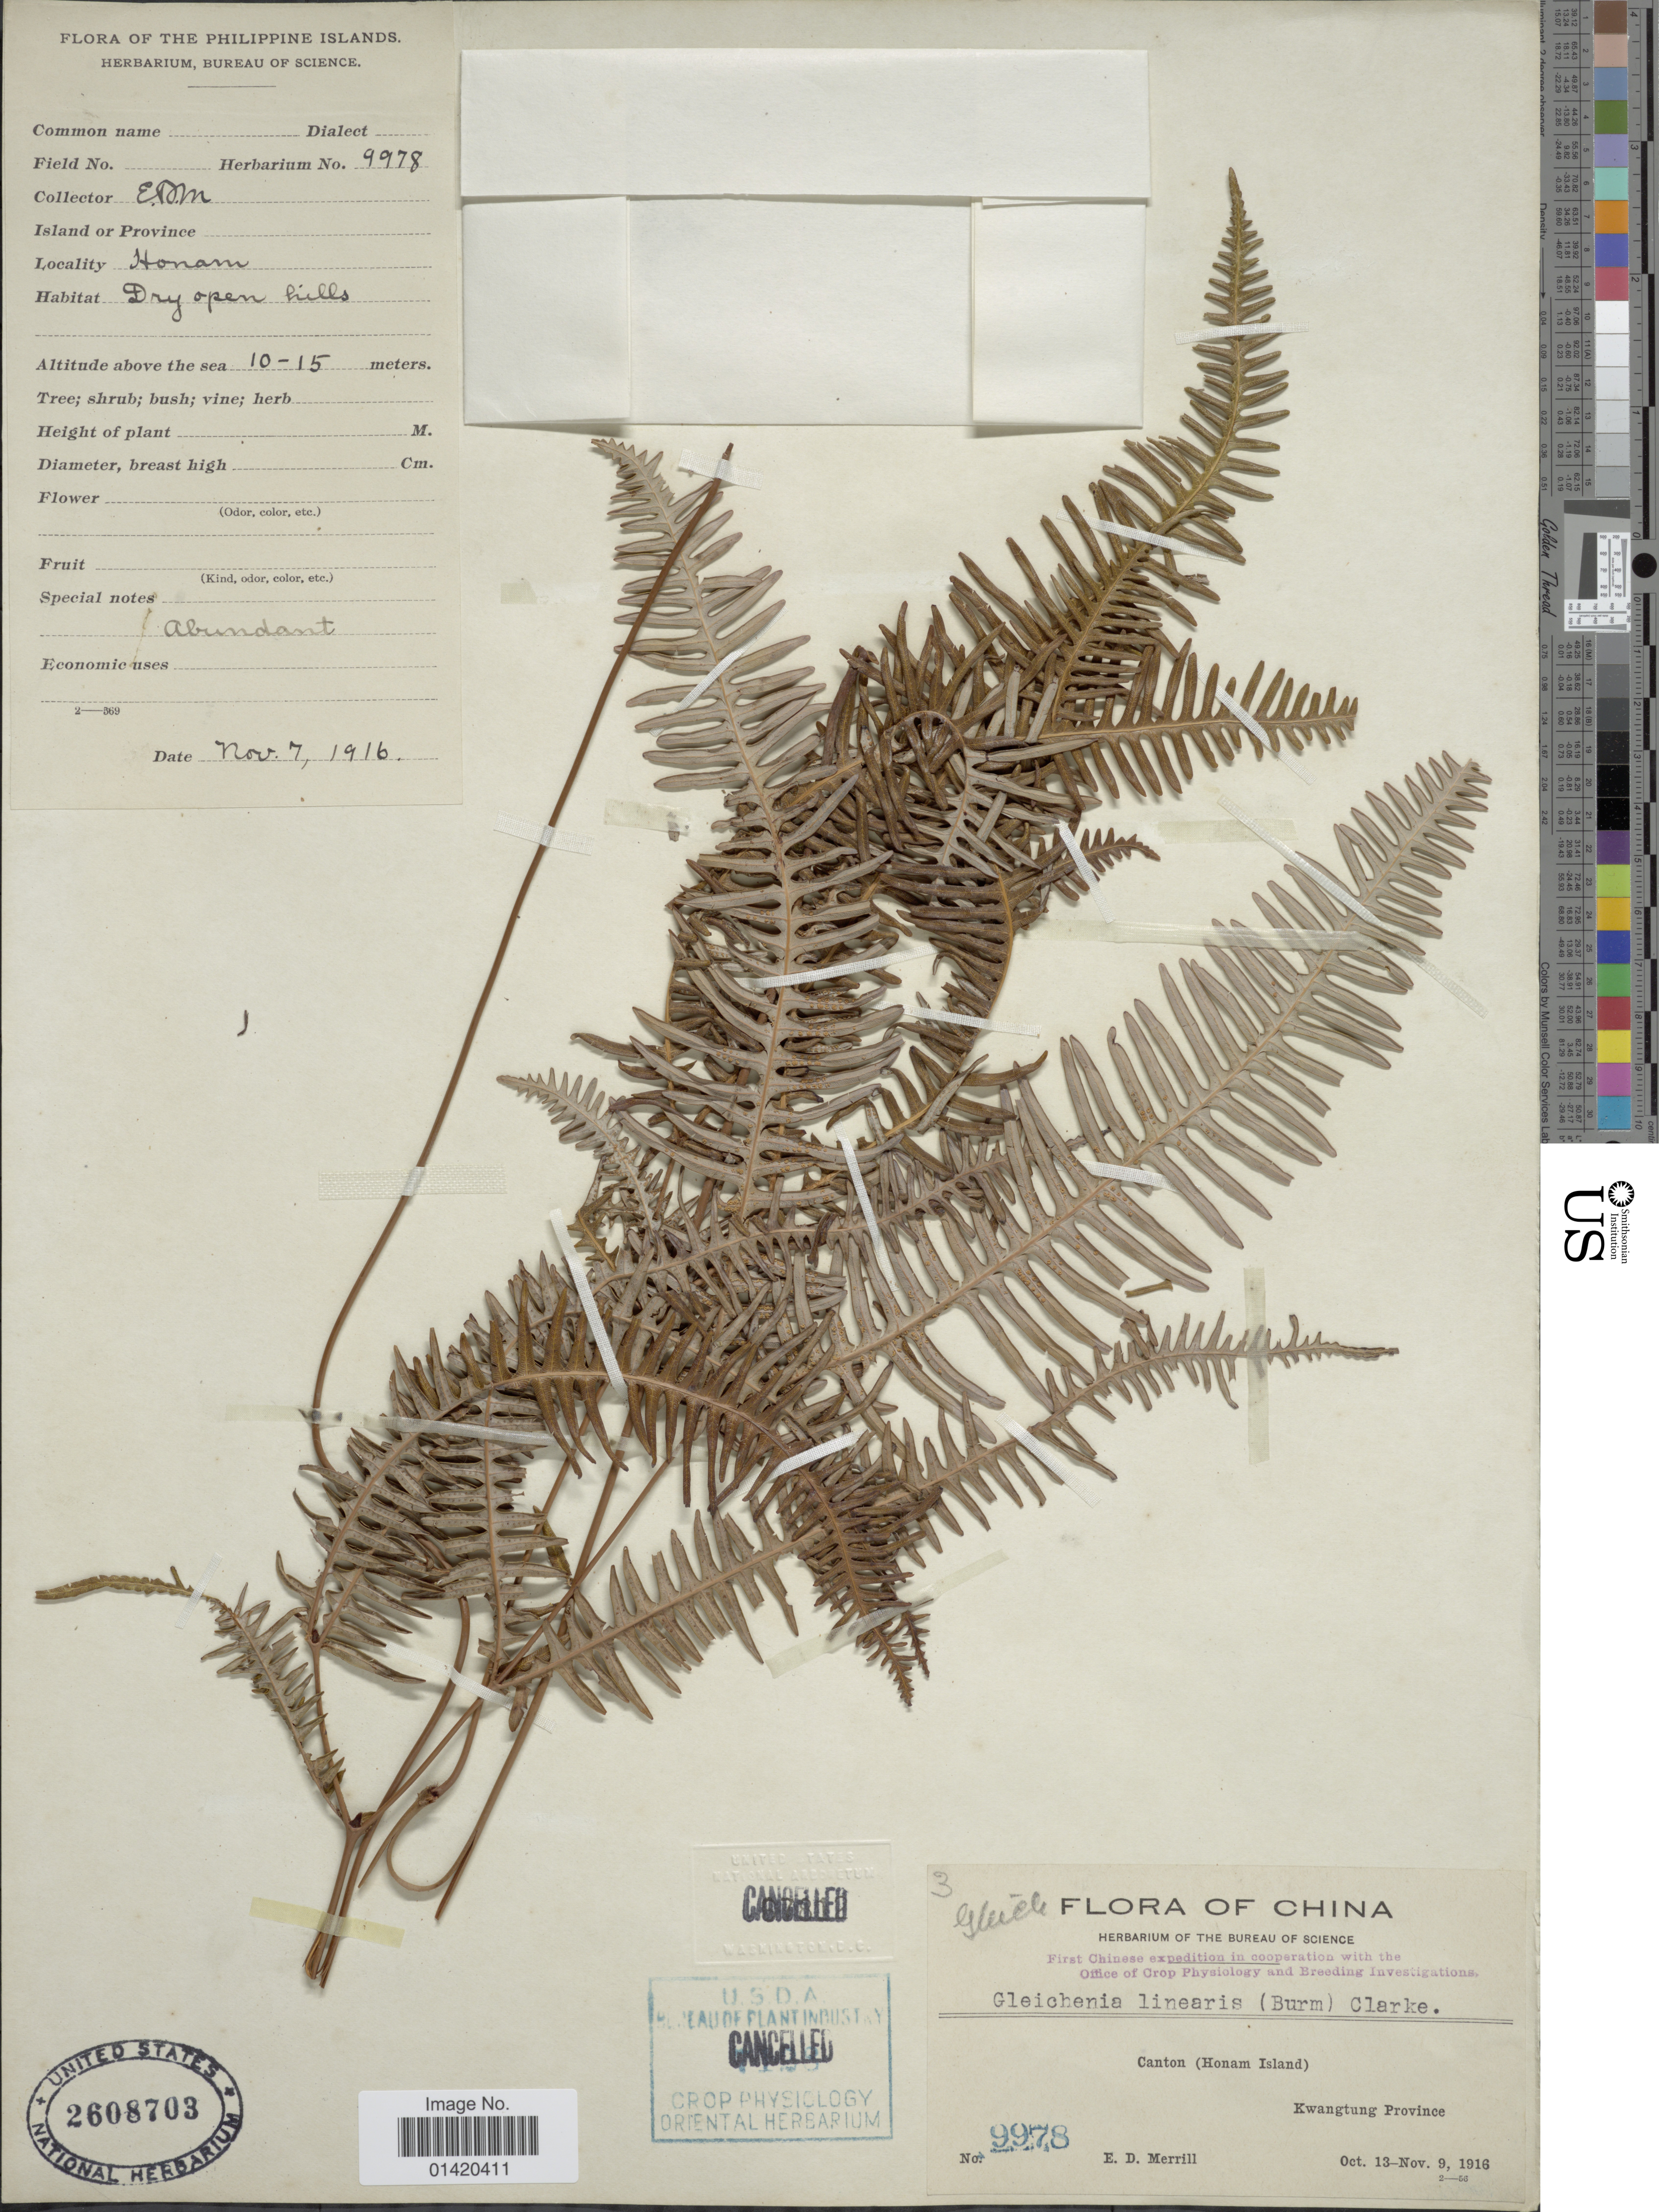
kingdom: Plantae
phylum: Tracheophyta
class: Polypodiopsida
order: Gleicheniales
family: Gleicheniaceae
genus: Dicranopteris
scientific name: Dicranopteris linearis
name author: (Burm. f.) Underw.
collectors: E. D. Merrill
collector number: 9978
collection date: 1916-11-07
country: China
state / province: Guangdong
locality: Canton (Honam Island), Kwangtung Province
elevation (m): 10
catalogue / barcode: US 2608703